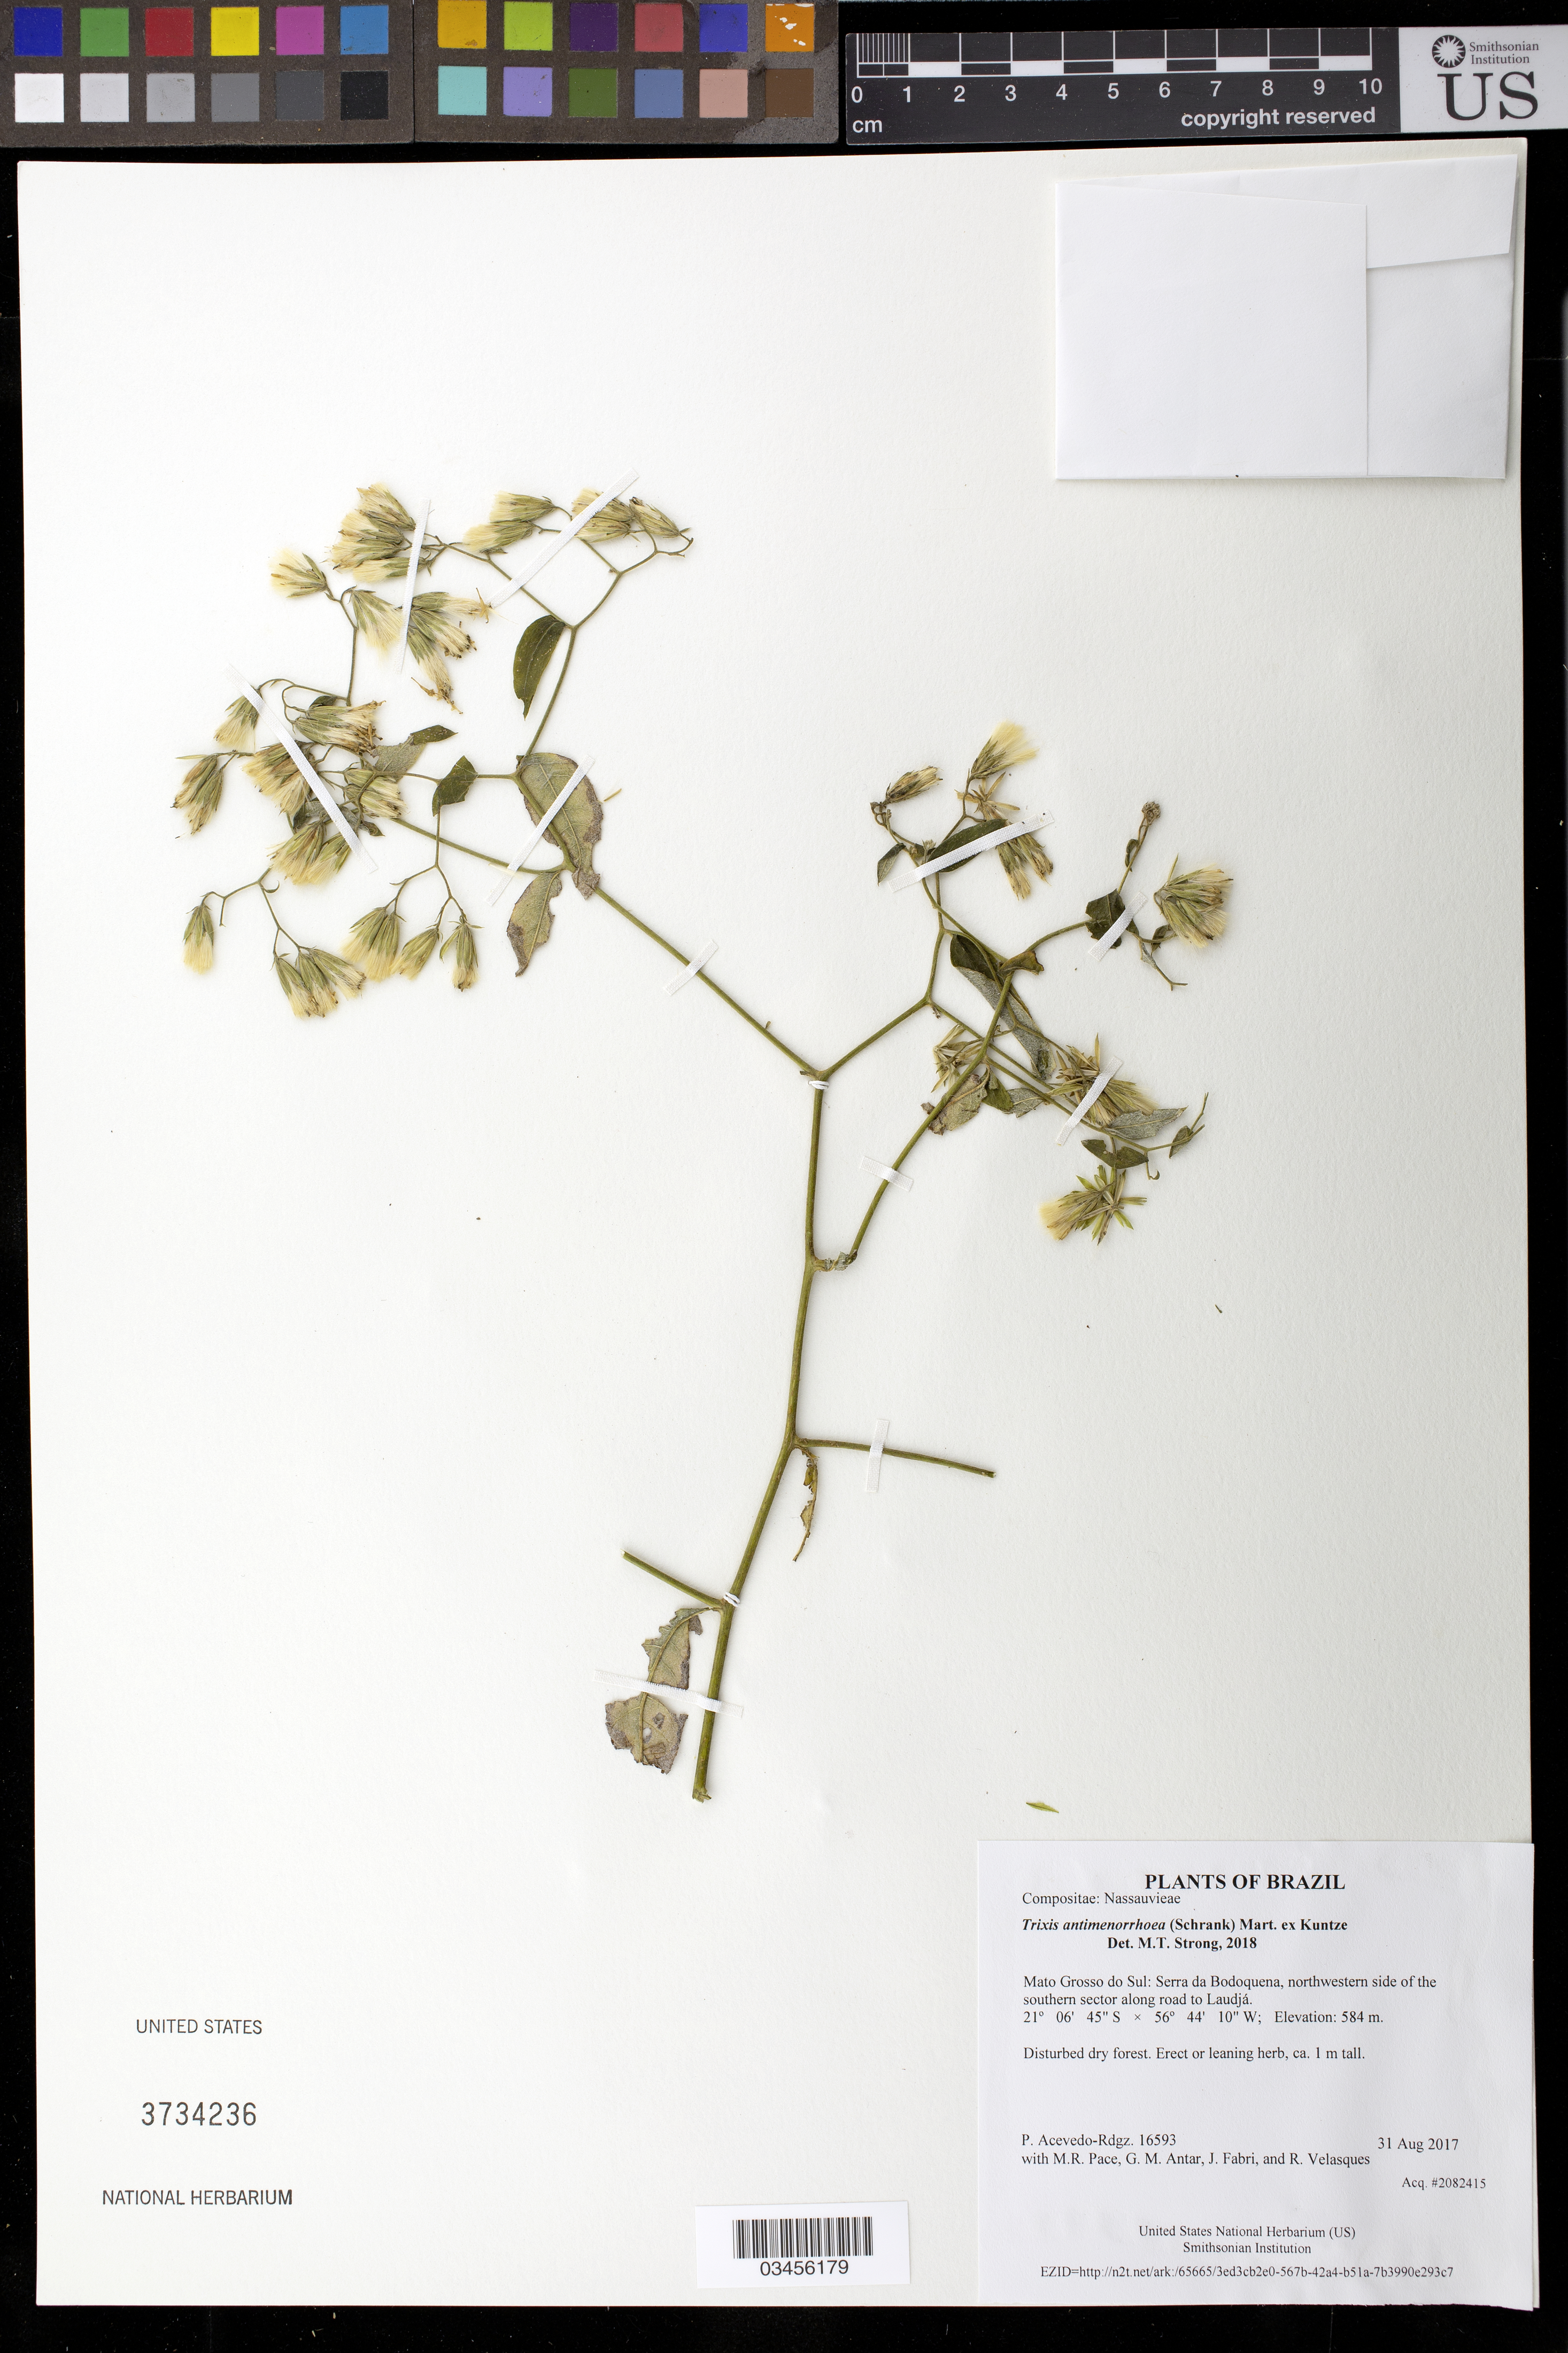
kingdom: Plantae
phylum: Tracheophyta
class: Magnoliopsida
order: Asterales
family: Asteraceae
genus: Trixis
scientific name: Trixis antimenorrhoea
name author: (Schrank) Mart. ex Kuntze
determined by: Strong, Mark T., (BOT), Smithsonian Institution - National Museum of Natural History (UNITED STATES)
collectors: P. Acevedo-Rodr., M. R. Pace, G. M. Antar, J. Fabri & R. Velasques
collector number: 16593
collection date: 2017-08-31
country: Brazil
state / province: Mato Grosso do Sul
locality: Serra da Bodoquena, northwestern side of the southern sector along road to Laudjá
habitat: Disturbed dry forest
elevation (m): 584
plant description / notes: US, NY, MO, K, RB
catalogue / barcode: US 3734236